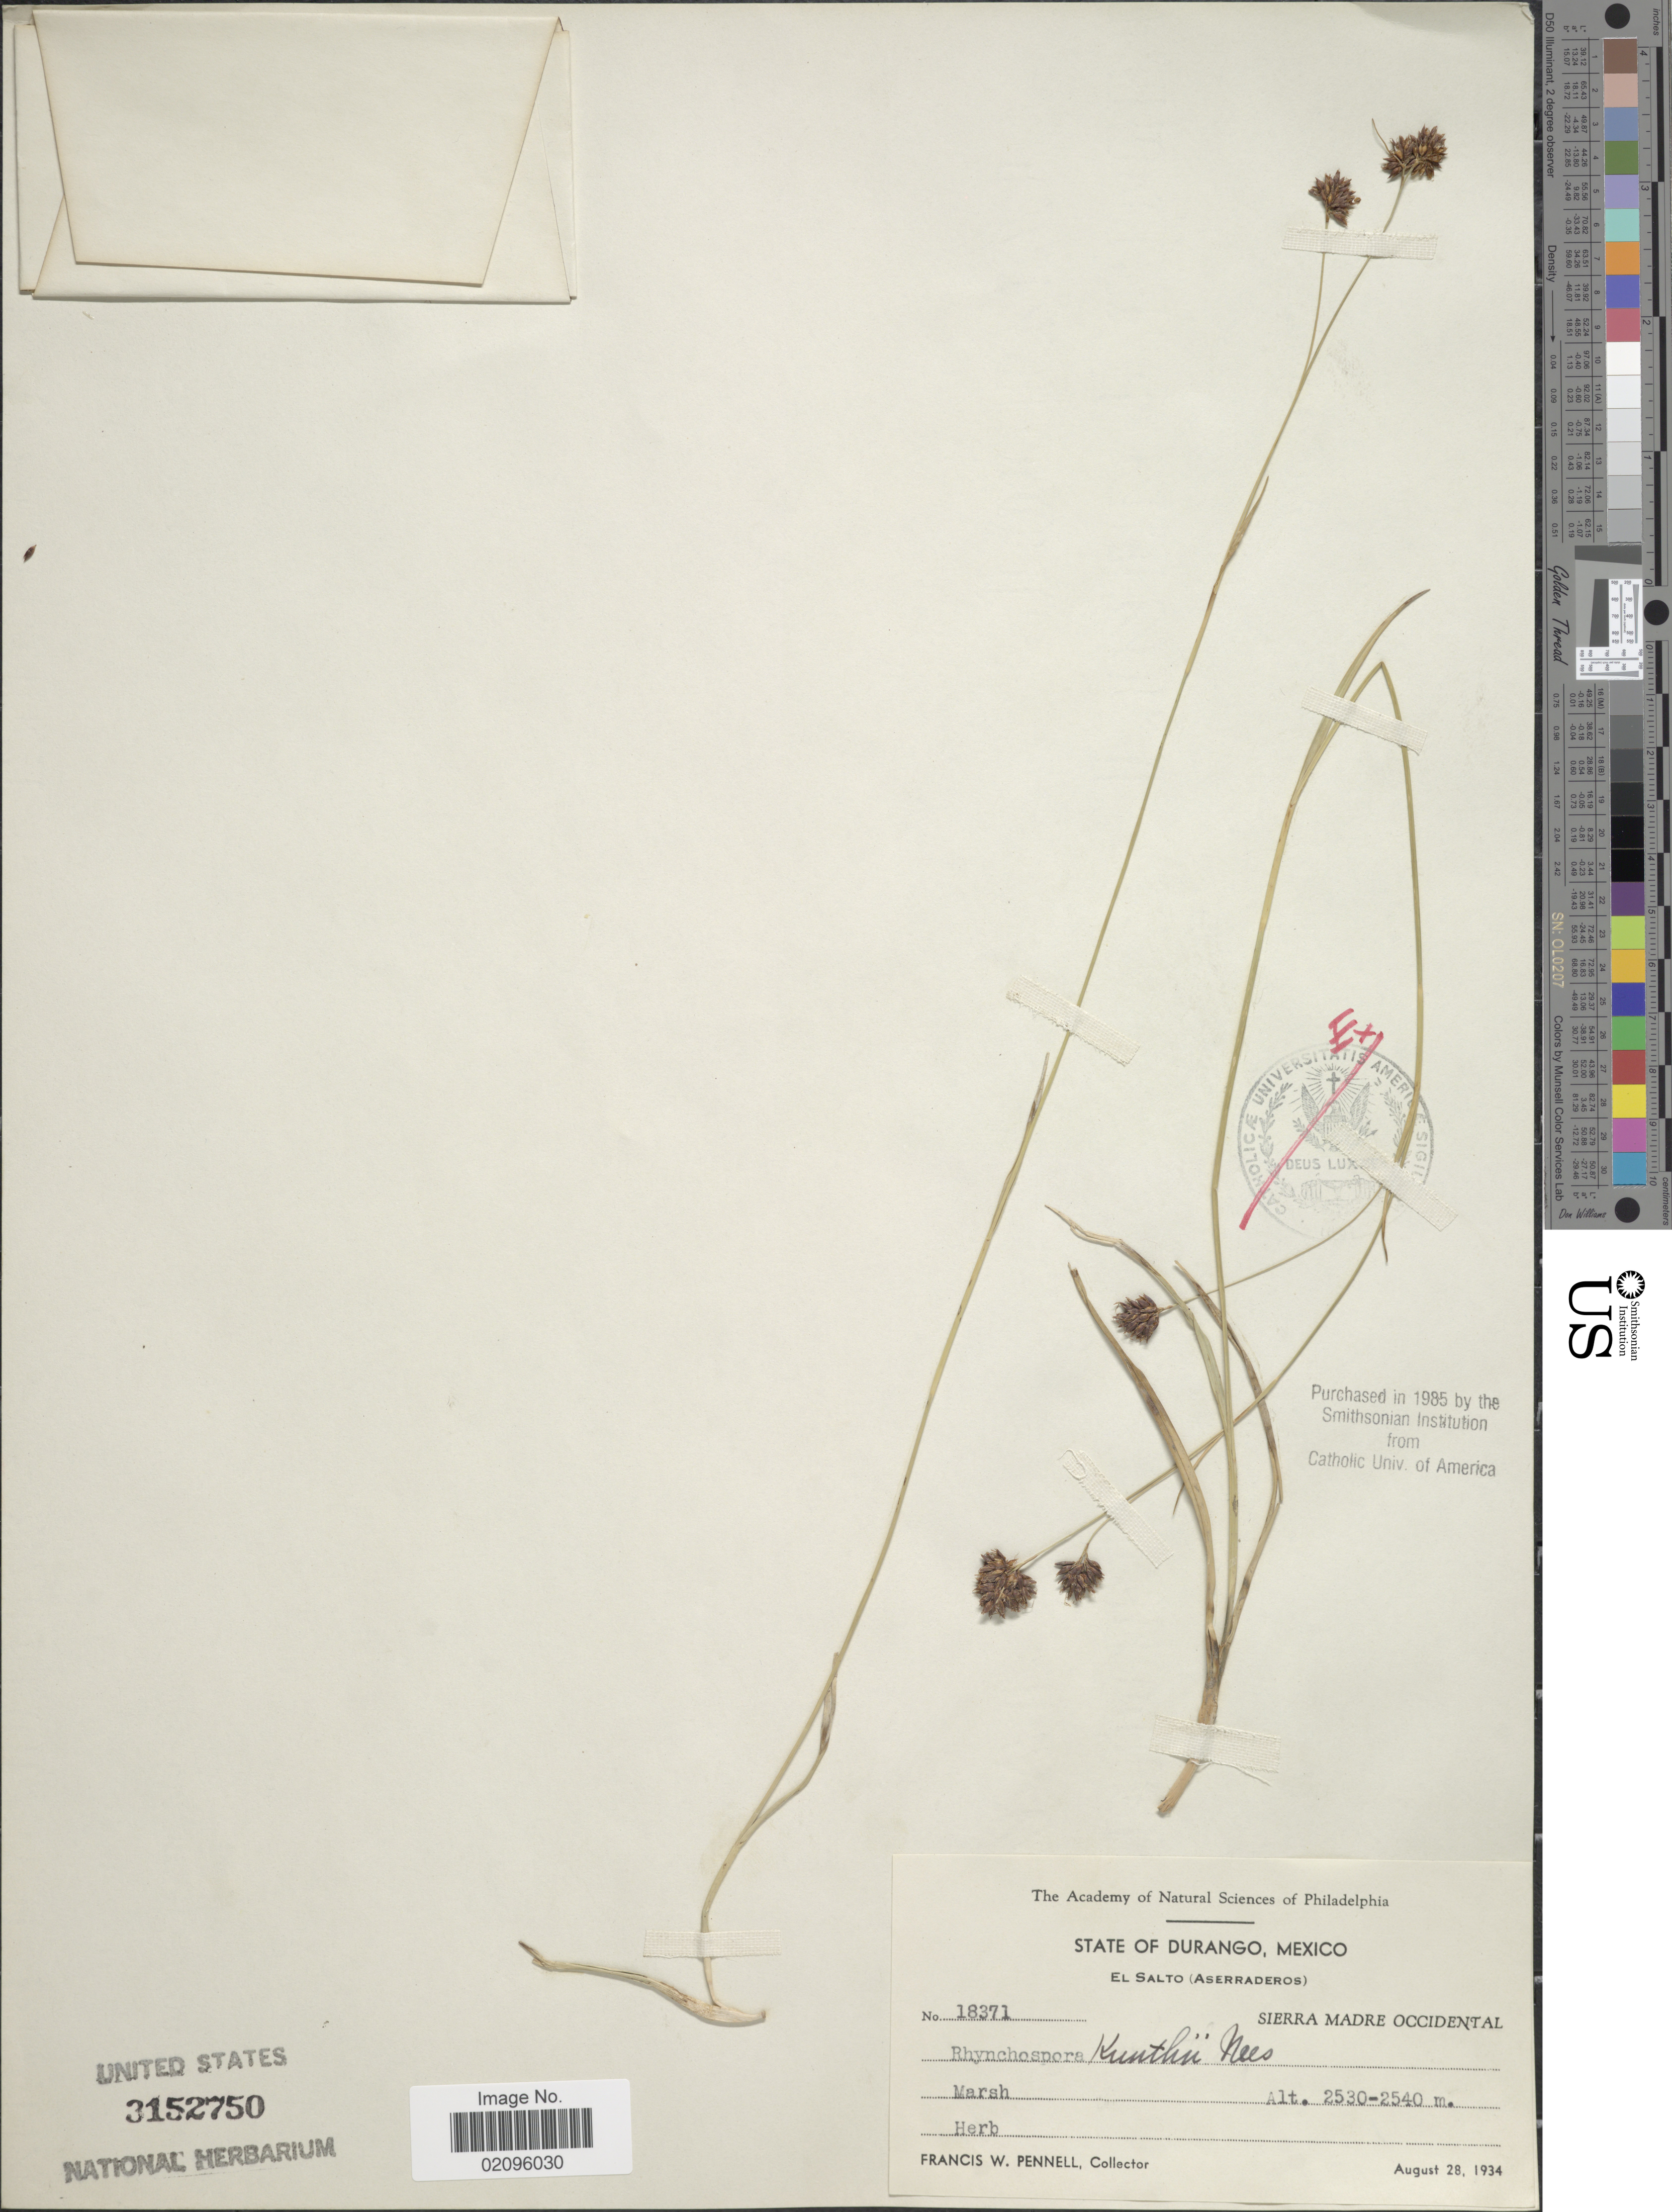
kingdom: Plantae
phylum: Tracheophyta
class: Liliopsida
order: Poales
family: Cyperaceae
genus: Rhynchospora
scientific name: Rhynchospora kunthii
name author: Nees ex Kunth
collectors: F. W. Pennell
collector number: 18371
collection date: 1934-08-28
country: Mexico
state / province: Durango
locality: El Salto (Aserraderos), Sierra Madre Occidental.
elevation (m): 2530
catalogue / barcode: US 3152750